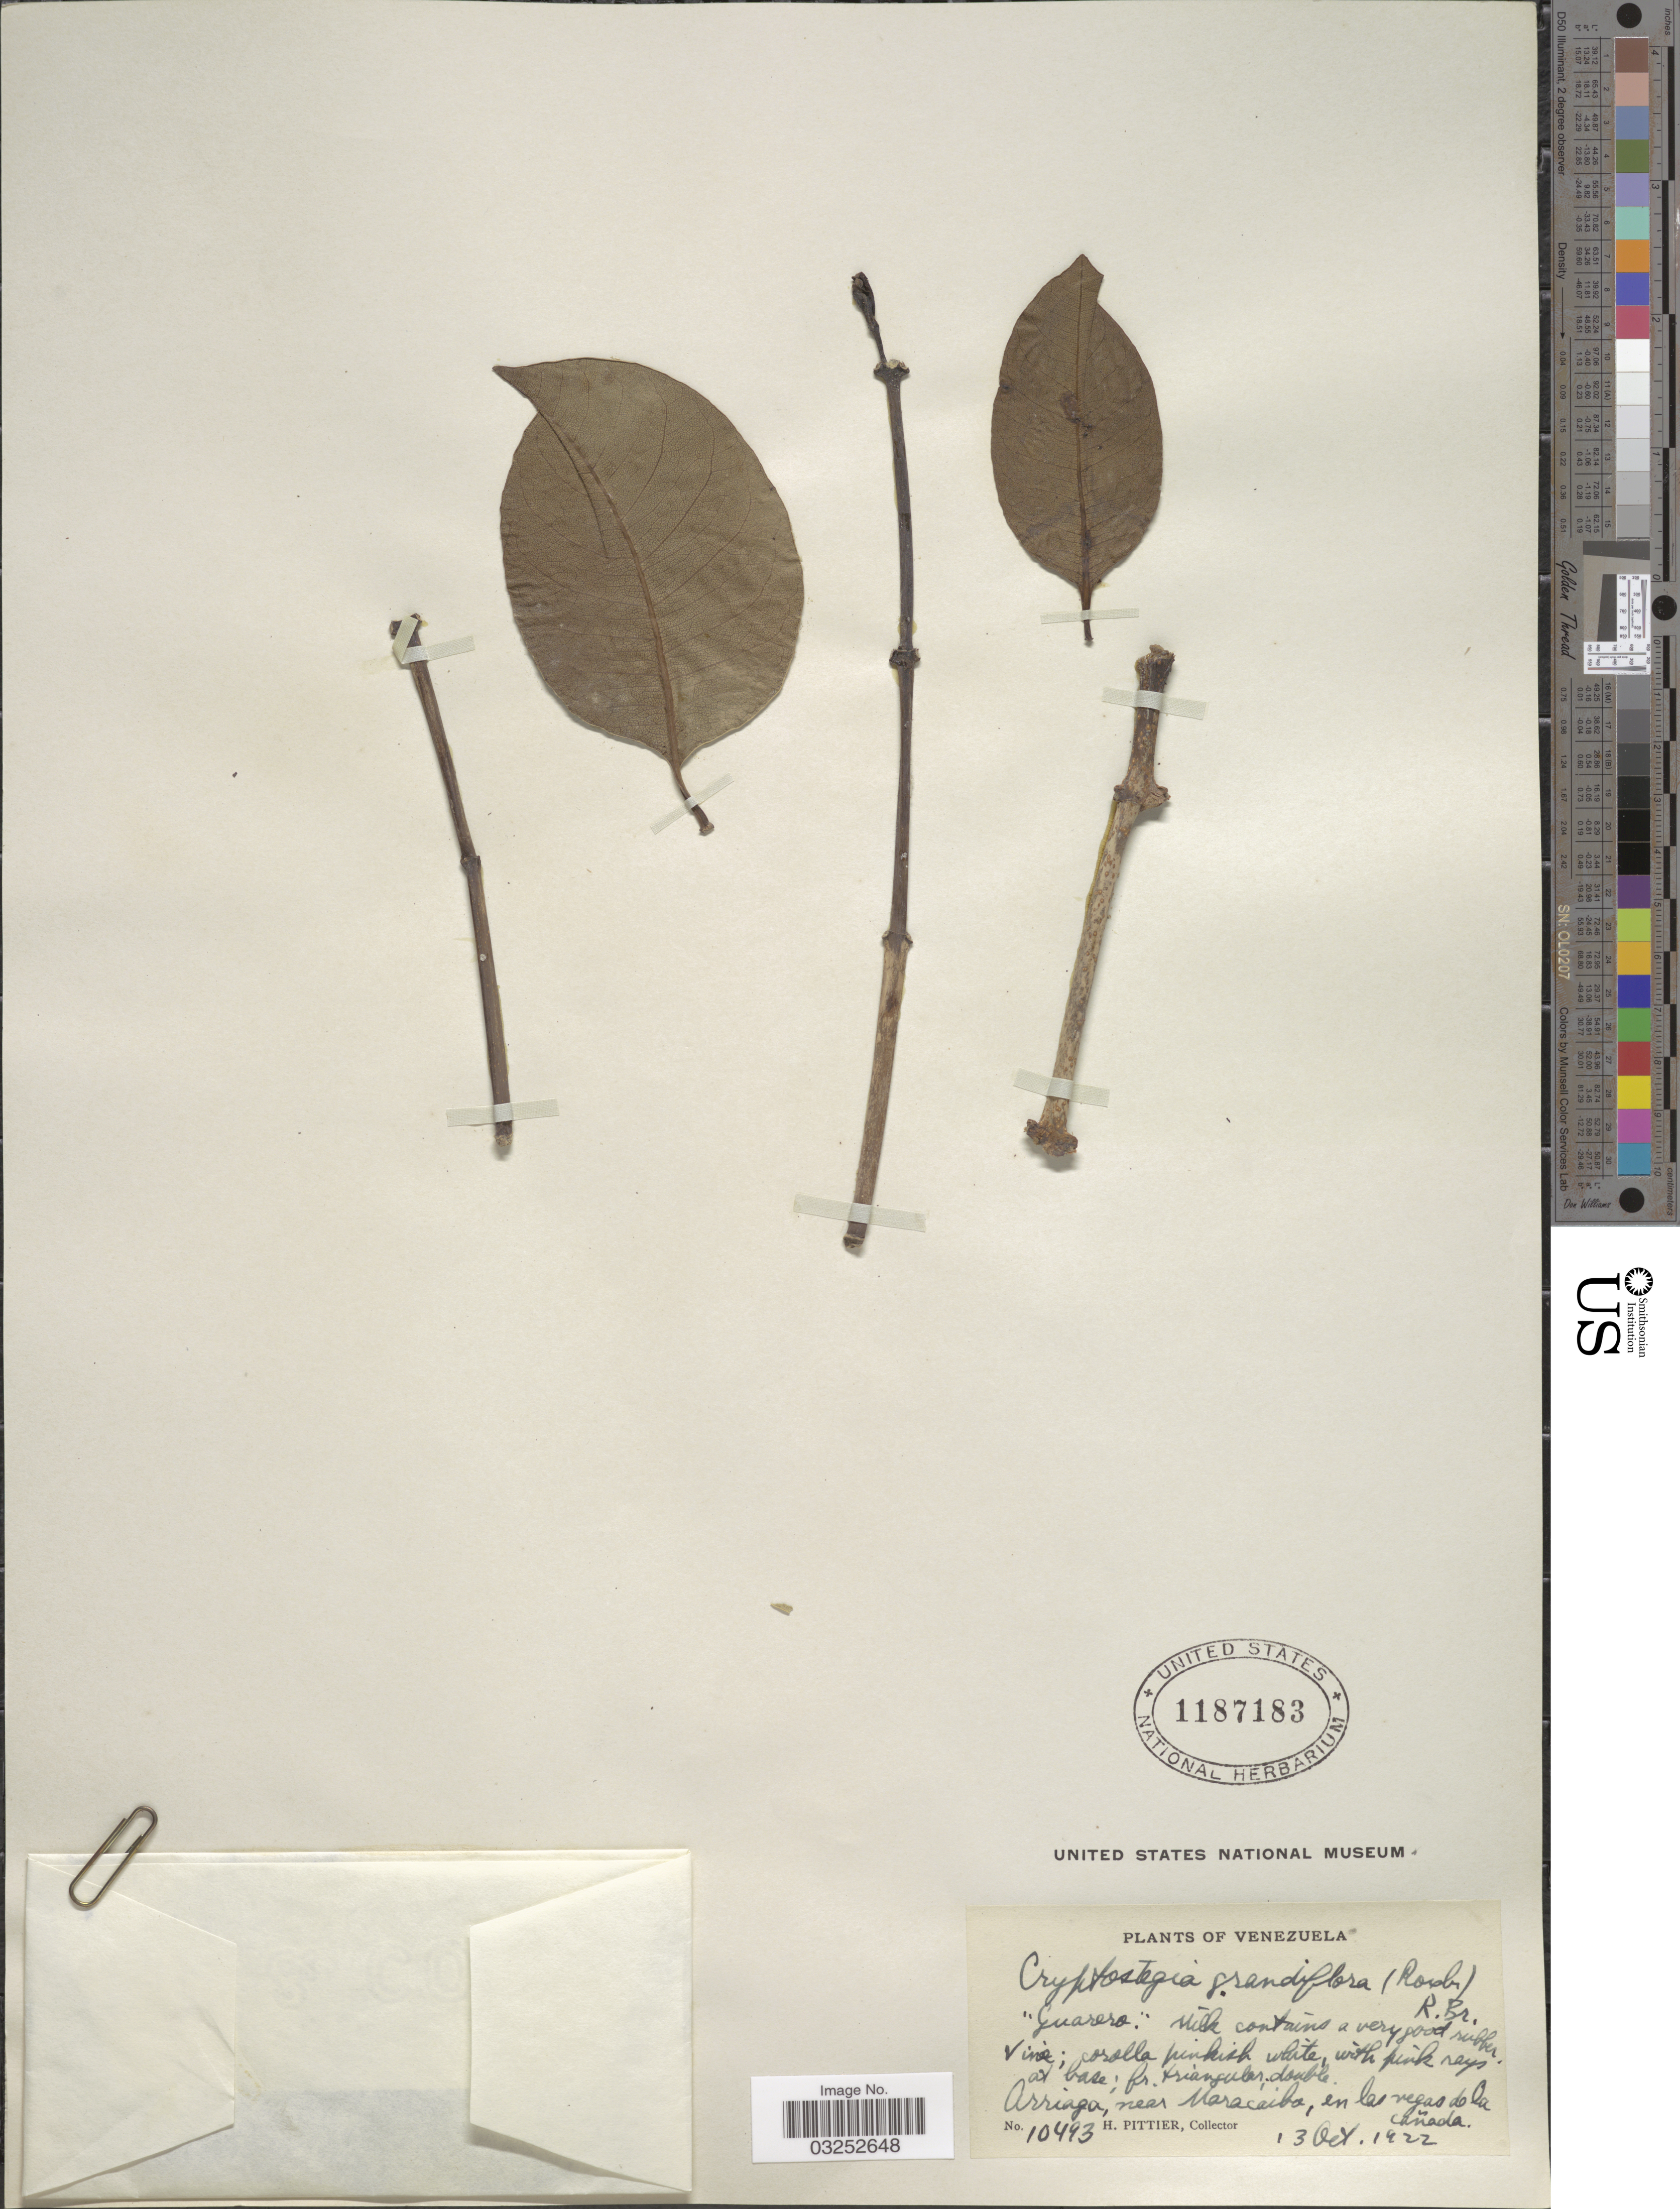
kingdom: Plantae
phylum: Tracheophyta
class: Magnoliopsida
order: Gentianales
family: Apocynaceae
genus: Cryptostegia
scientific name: Cryptostegia grandiflora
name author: Roxb. ex R. Br.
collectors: H. F. Pittier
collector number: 10493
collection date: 1922-10-13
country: Venezuela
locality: Arriaga, near Maracaibo, en las regas do la cañada.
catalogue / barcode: US 1187183